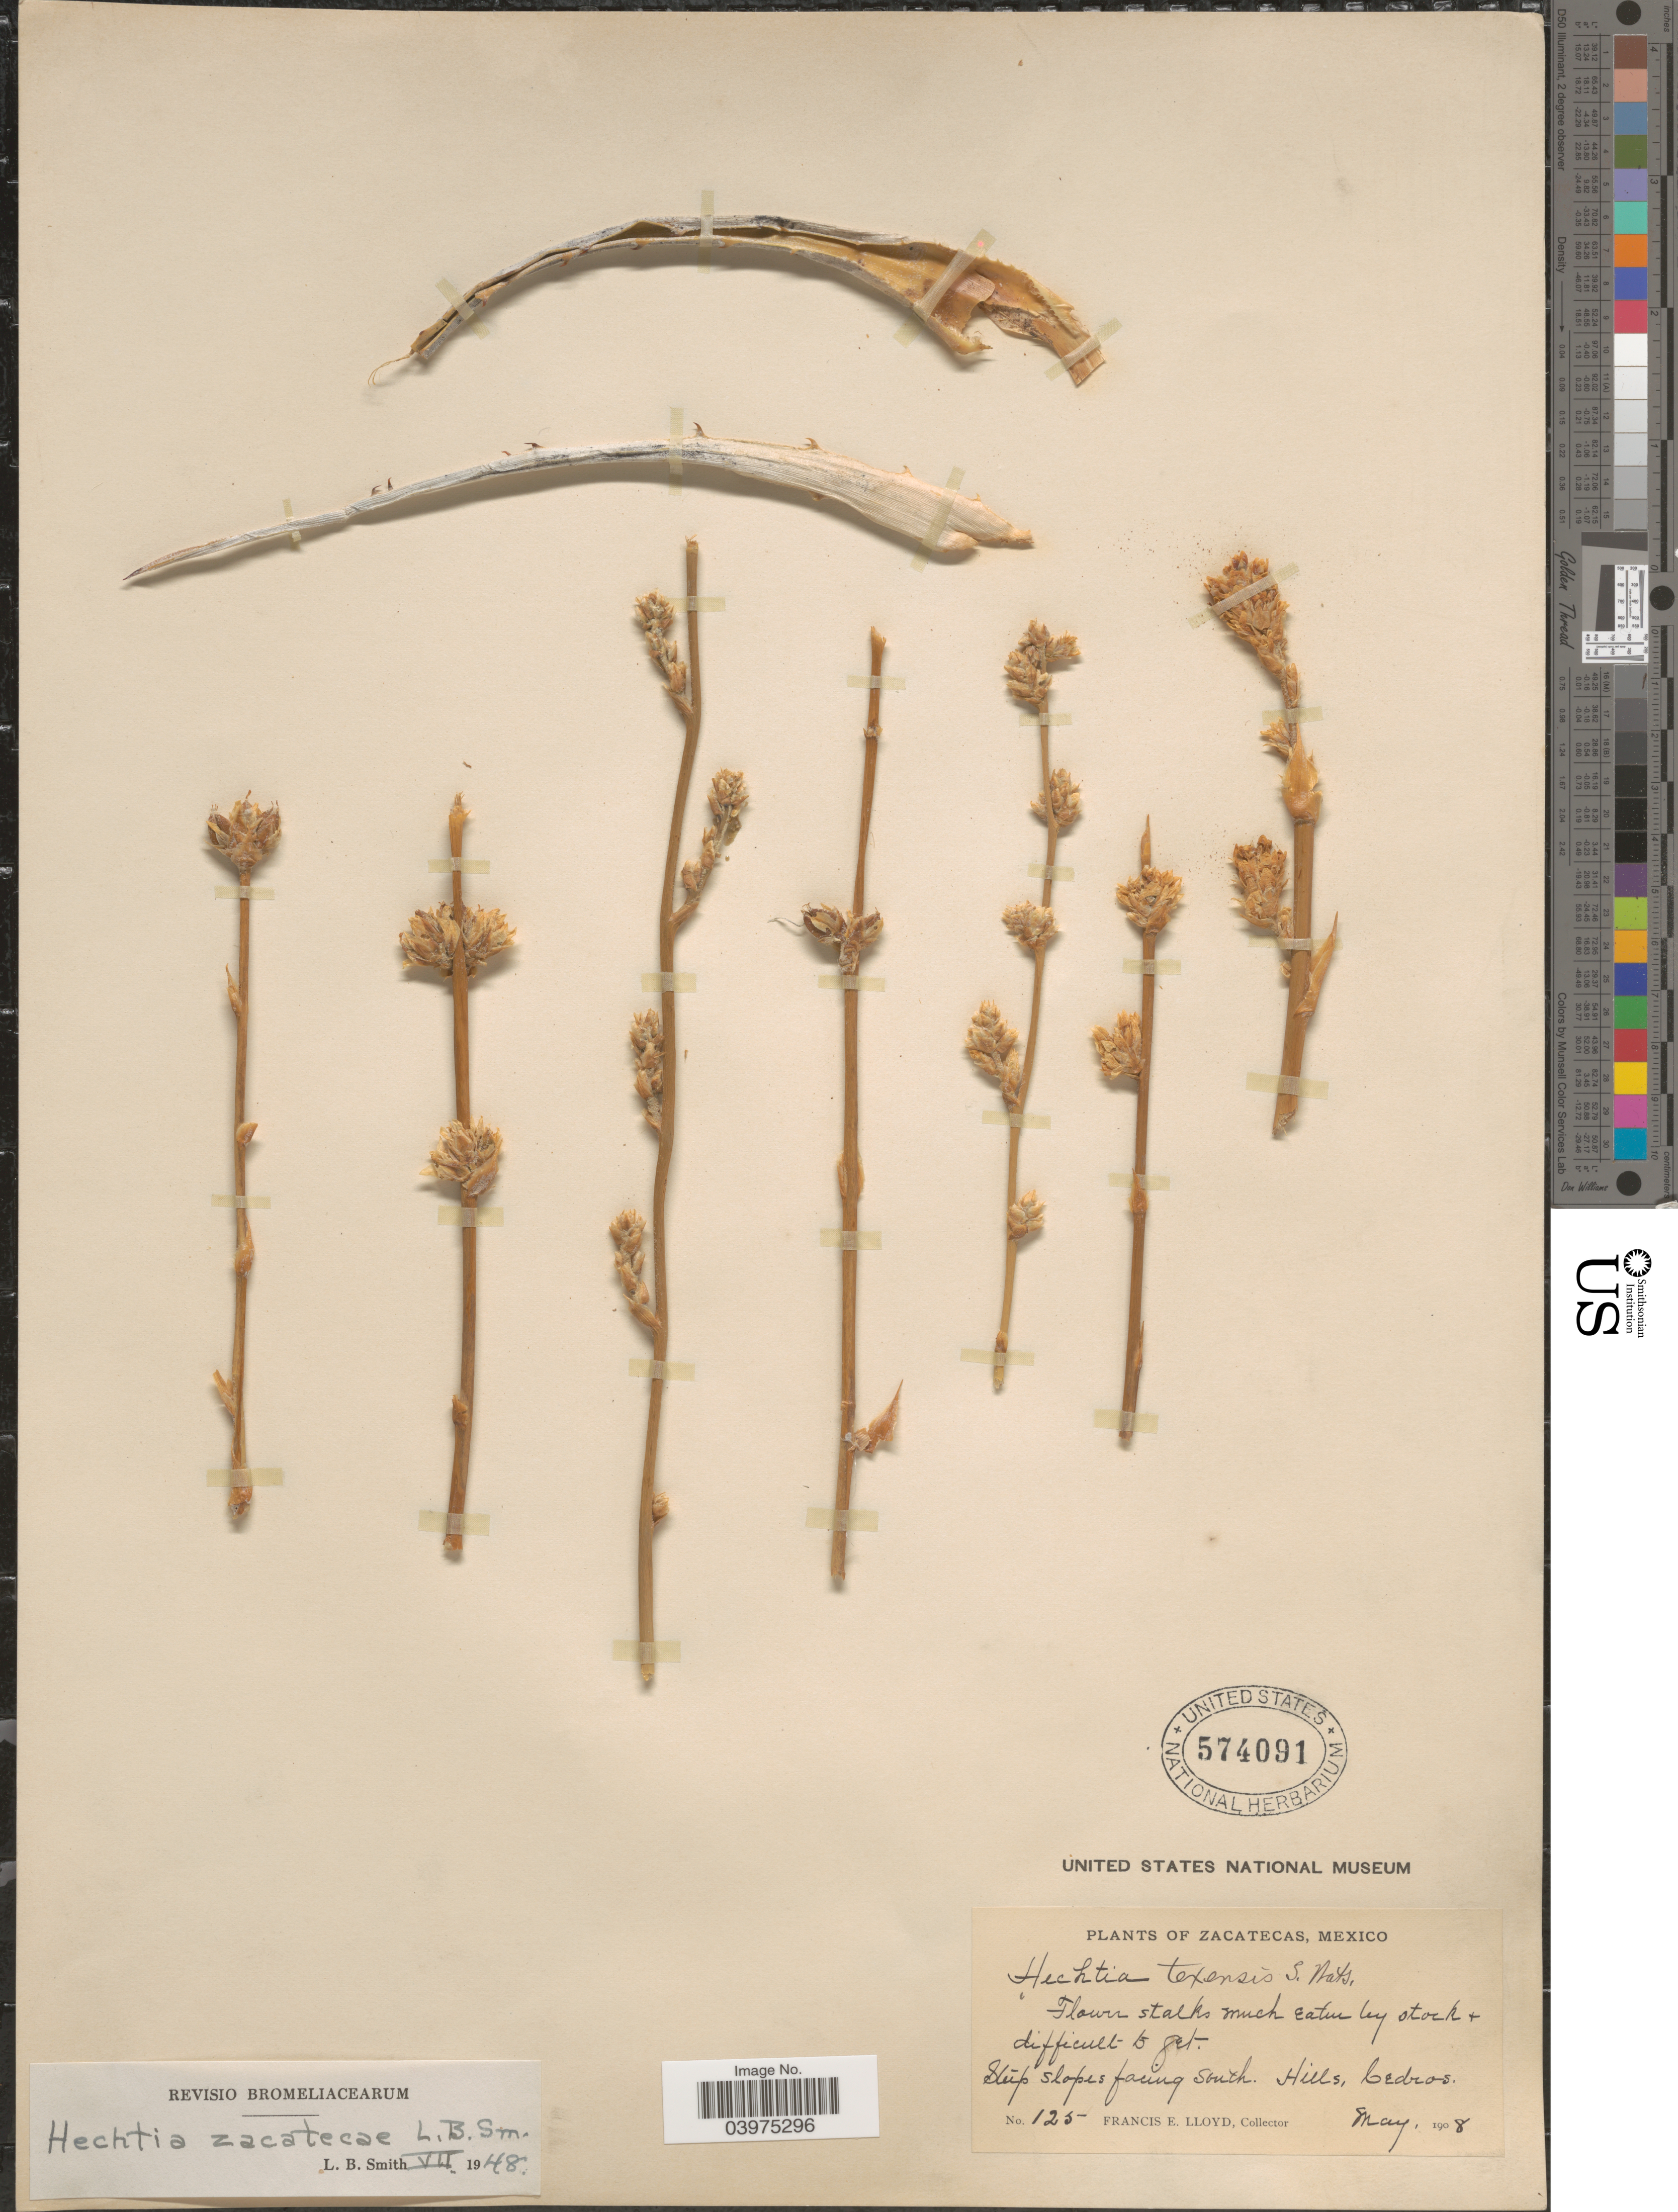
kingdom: Plantae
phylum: Tracheophyta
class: Liliopsida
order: Poales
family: Bromeliaceae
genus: Hechtia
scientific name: Hechtia zacatecae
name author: L.B. Sm.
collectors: Lloyd, C. E.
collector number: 125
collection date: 1908-05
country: Mexico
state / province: Zacatecas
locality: Steep slopes facing South. Hills, Cedros.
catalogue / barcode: US 574091